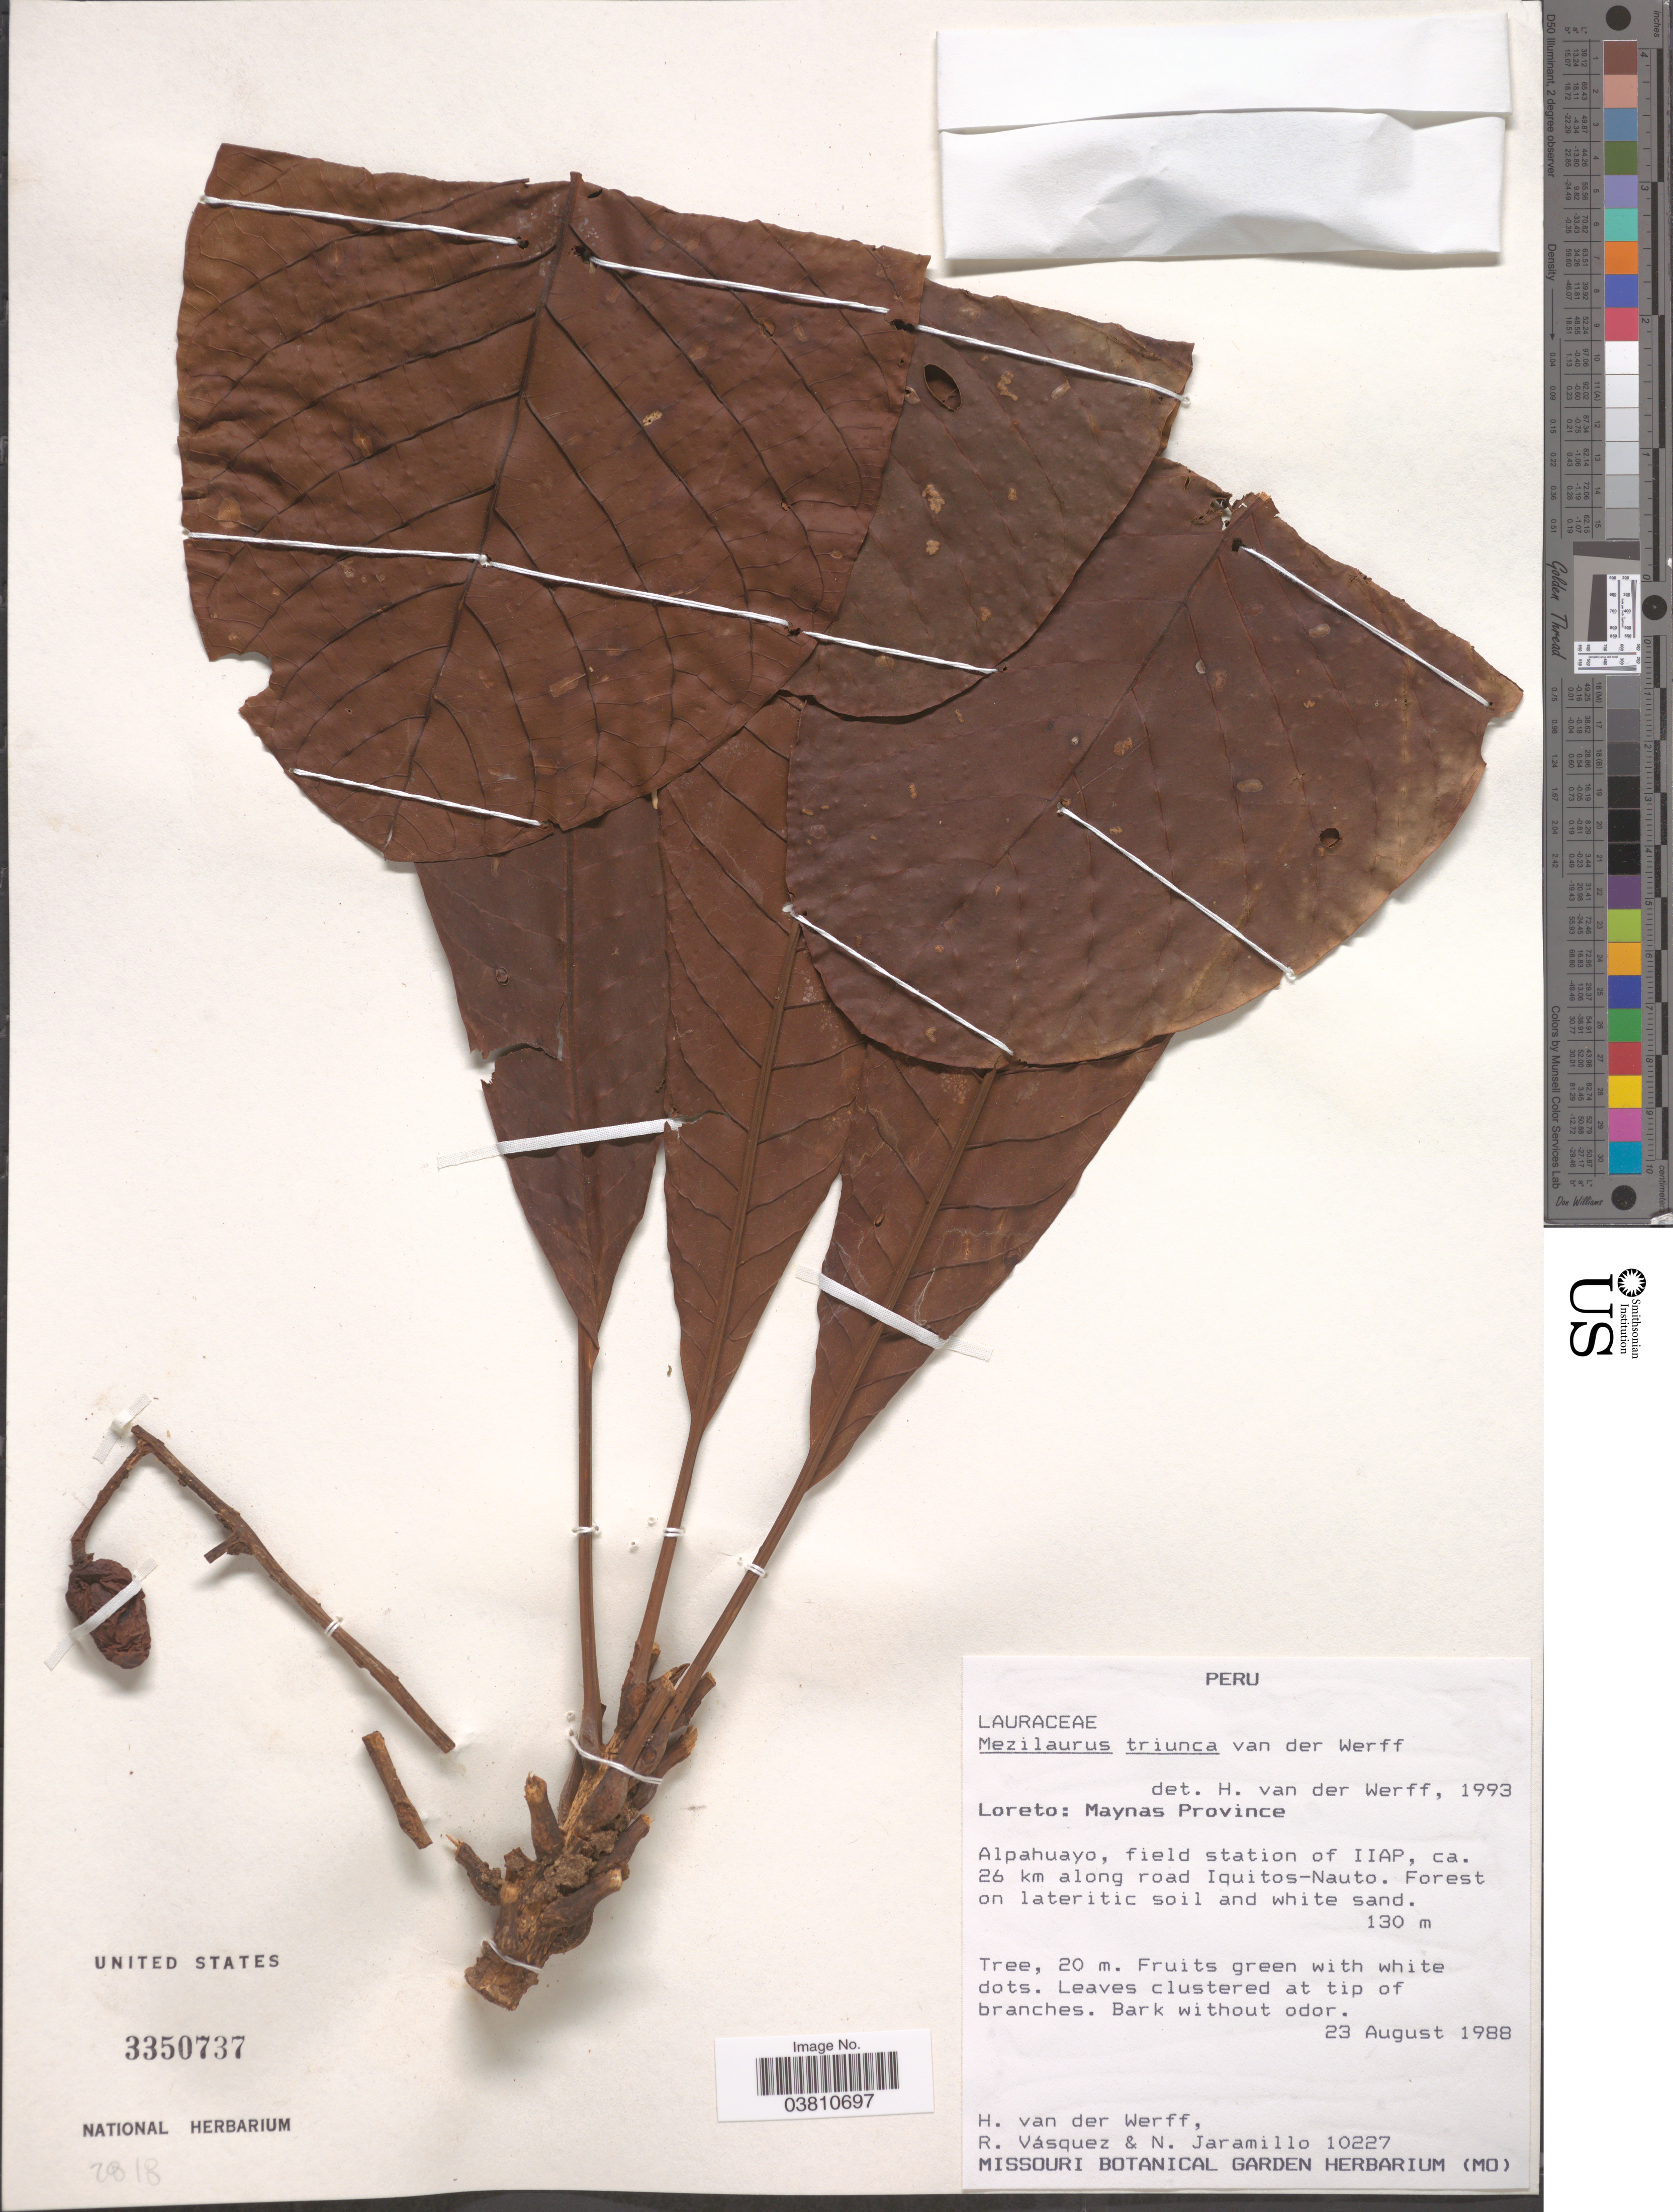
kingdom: Plantae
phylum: Tracheophyta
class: Magnoliopsida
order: Laurales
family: Lauraceae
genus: Mezilaurus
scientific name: Mezilaurus triunca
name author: van der Werff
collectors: H. van der Werff, R. Vásquez & N. Jaramillo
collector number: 10227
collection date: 1988-08-23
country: Peru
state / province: Loreto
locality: Maynas Province. Alpahuayo, field station of IIAP, ca. 26 km along road Iquitos-Nauto.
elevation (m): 130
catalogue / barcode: US 3350737